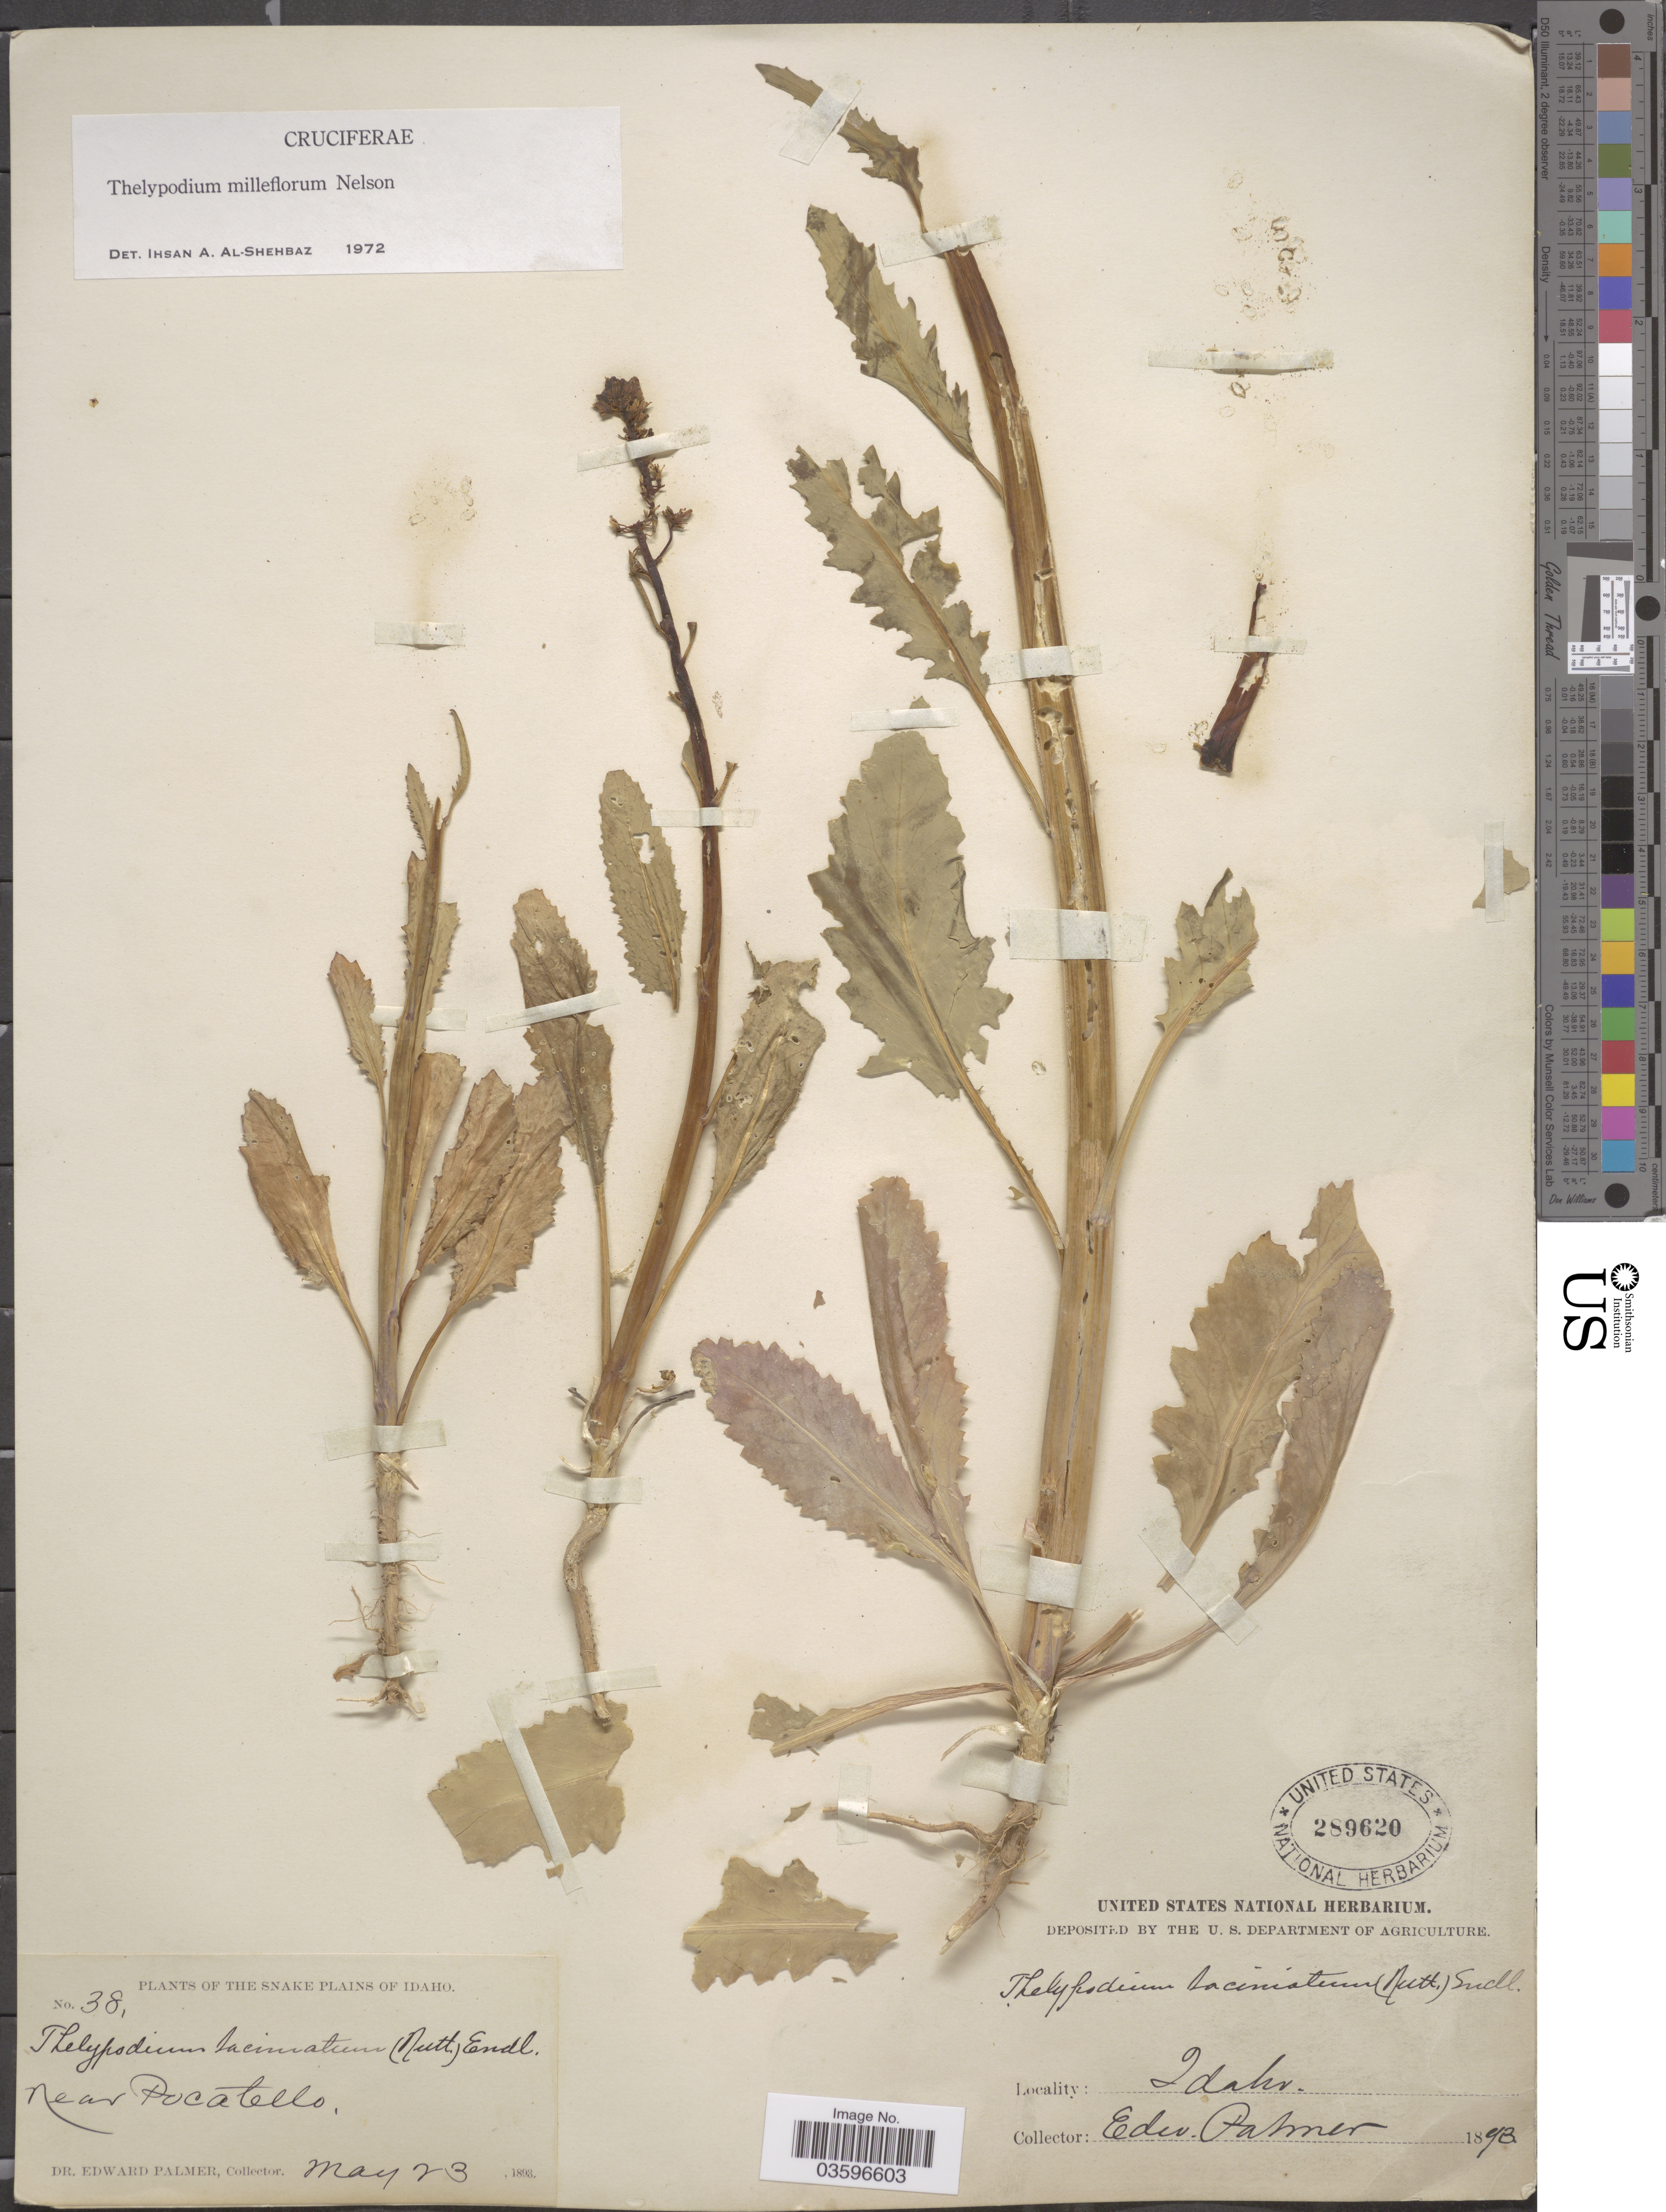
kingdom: Plantae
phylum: Tracheophyta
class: Magnoliopsida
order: Brassicales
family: Brassicaceae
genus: Thelypodium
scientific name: Thelypodium milleflorum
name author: A. Nelson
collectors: E. Palmer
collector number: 38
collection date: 1893-05-23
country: United States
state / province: Idaho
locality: The Snake Plains of Idaho. Near Pocatello.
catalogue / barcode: US 289620